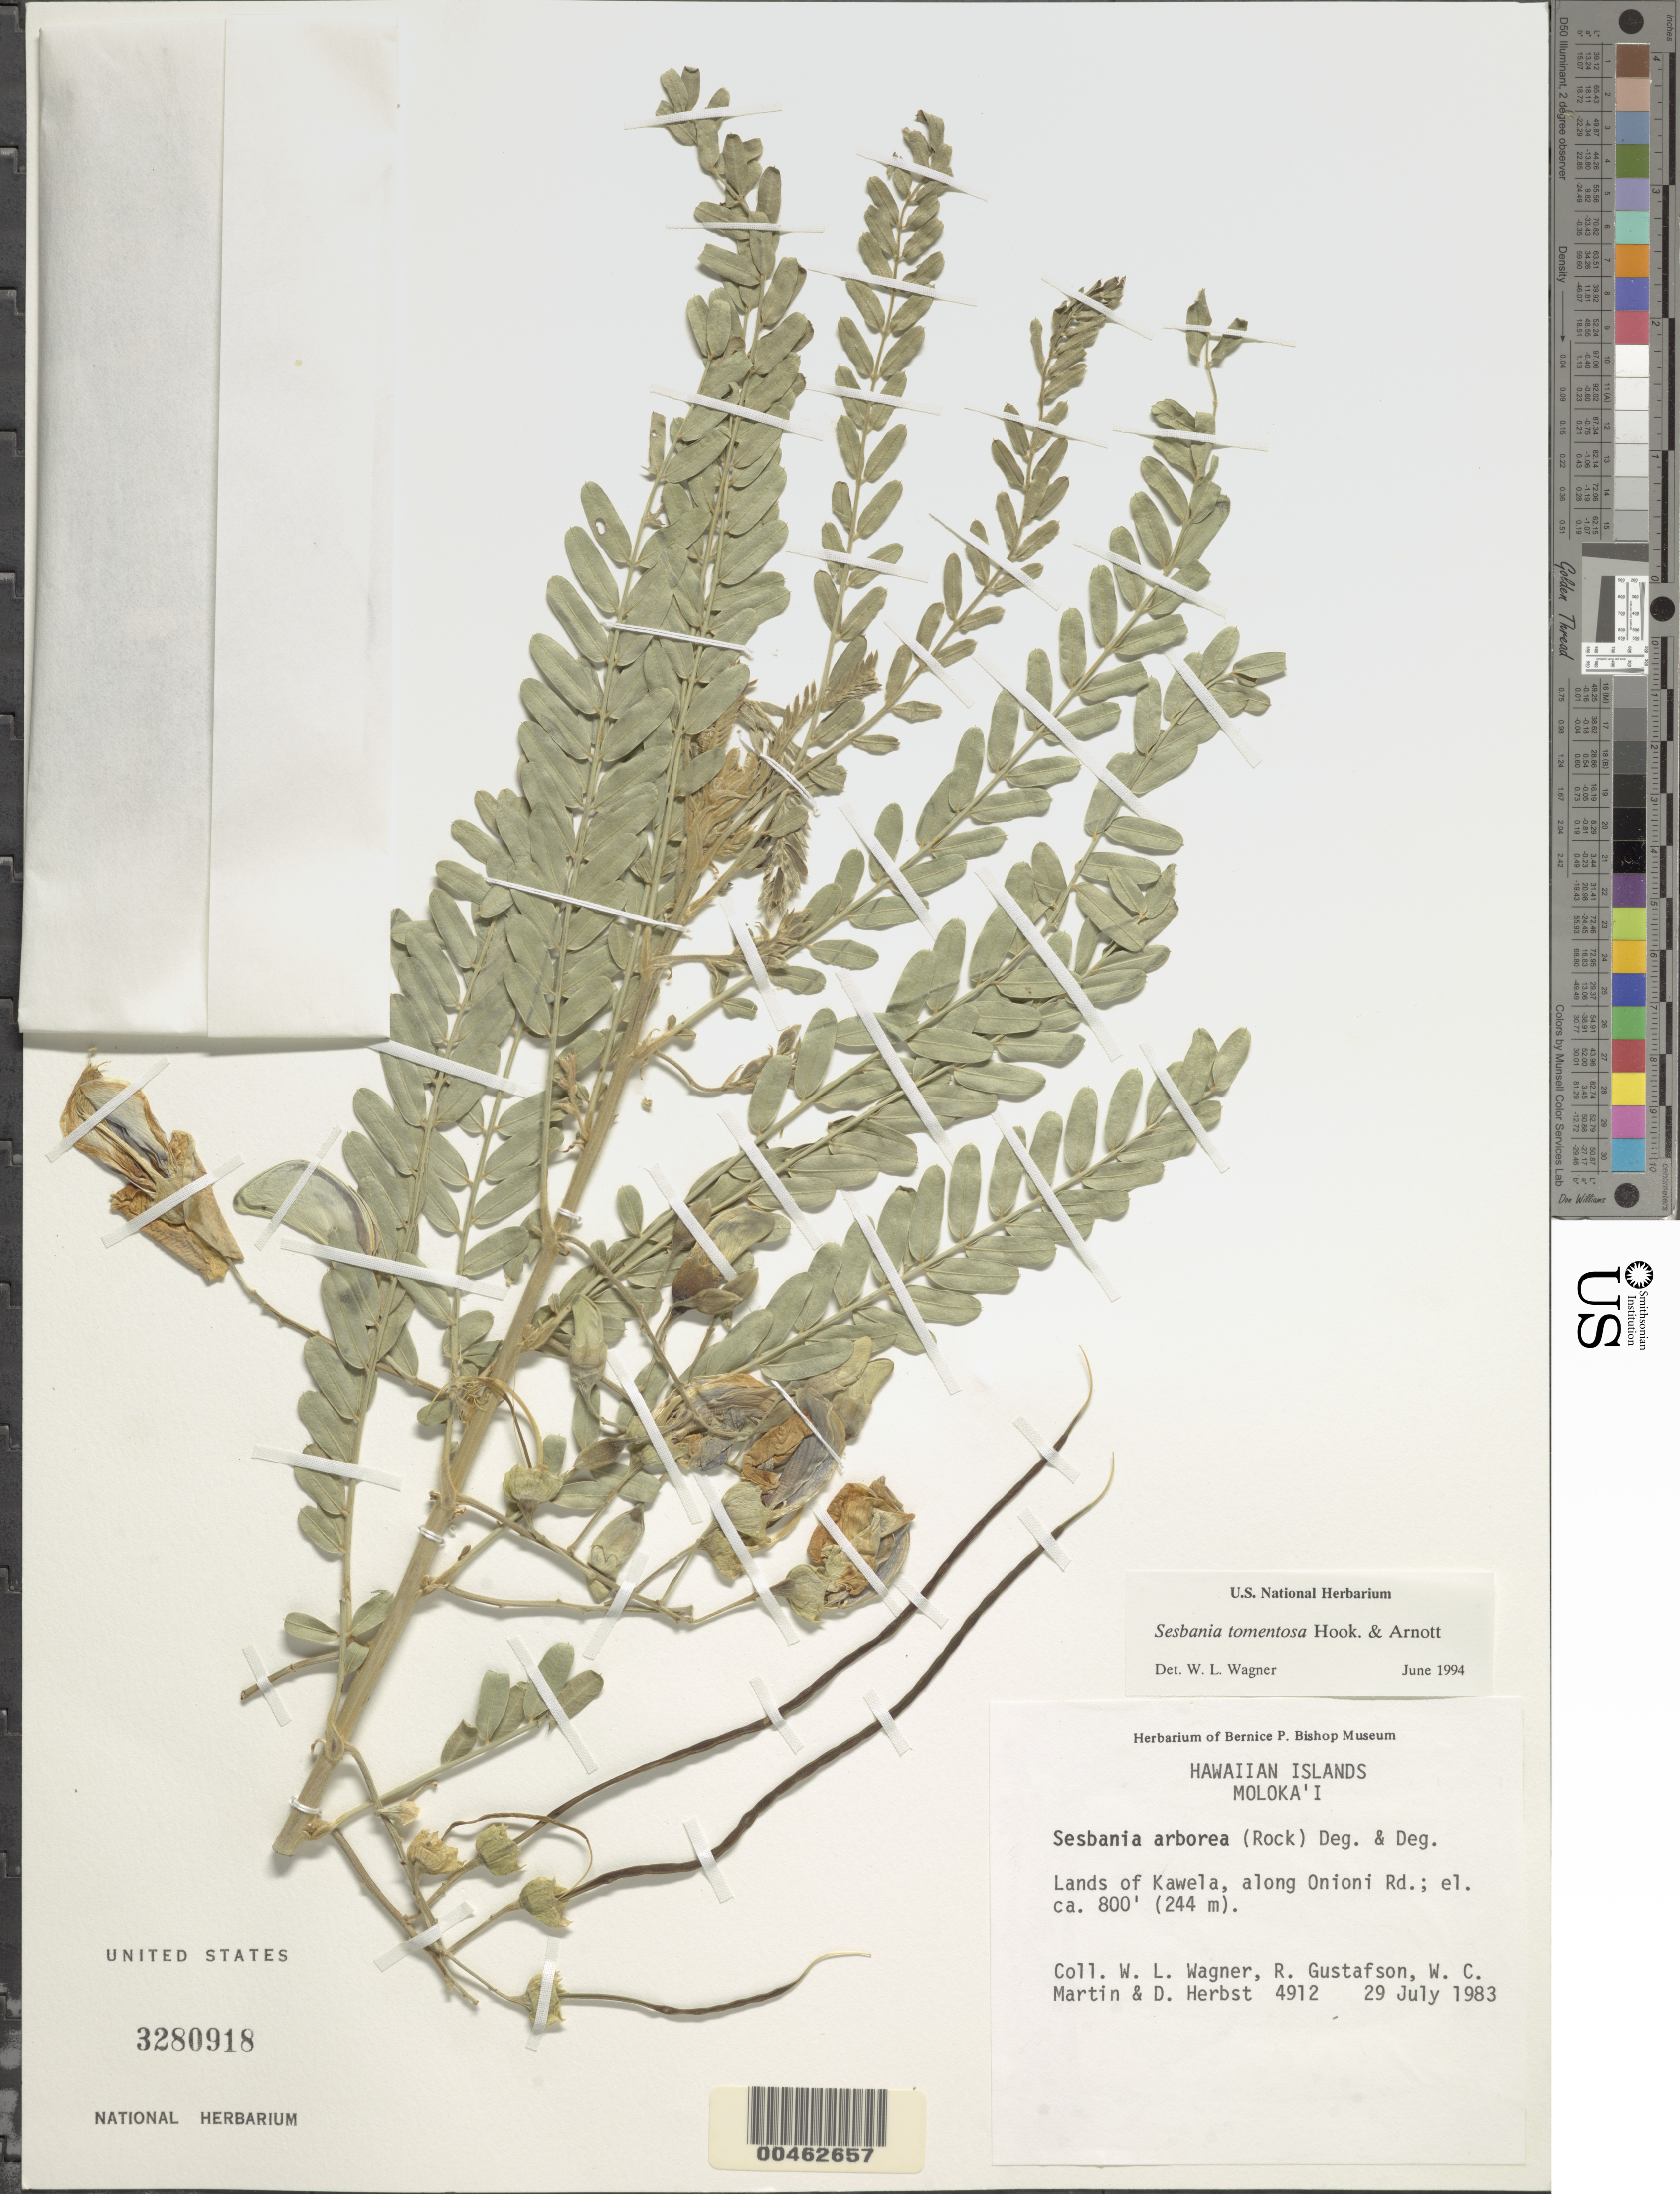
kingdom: Plantae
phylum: Tracheophyta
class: Magnoliopsida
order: Fabales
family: Fabaceae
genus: Sesbania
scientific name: Sesbania tomentosa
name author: Hook. & Arn.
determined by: Wagner, W. L., (BOT), Smithsonian Institution - National Museum of Natural History (UNITED STATES)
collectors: W. L. Wagner, R. Gustafson, W. C. Martin & D. R. Herbst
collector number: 4912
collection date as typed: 29 Jul 1983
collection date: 1983-07-29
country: United States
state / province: Hawaii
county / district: Maui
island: Moloka'i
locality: Lands of Kawela, along Onioni Rd.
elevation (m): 244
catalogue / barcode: US 3280918